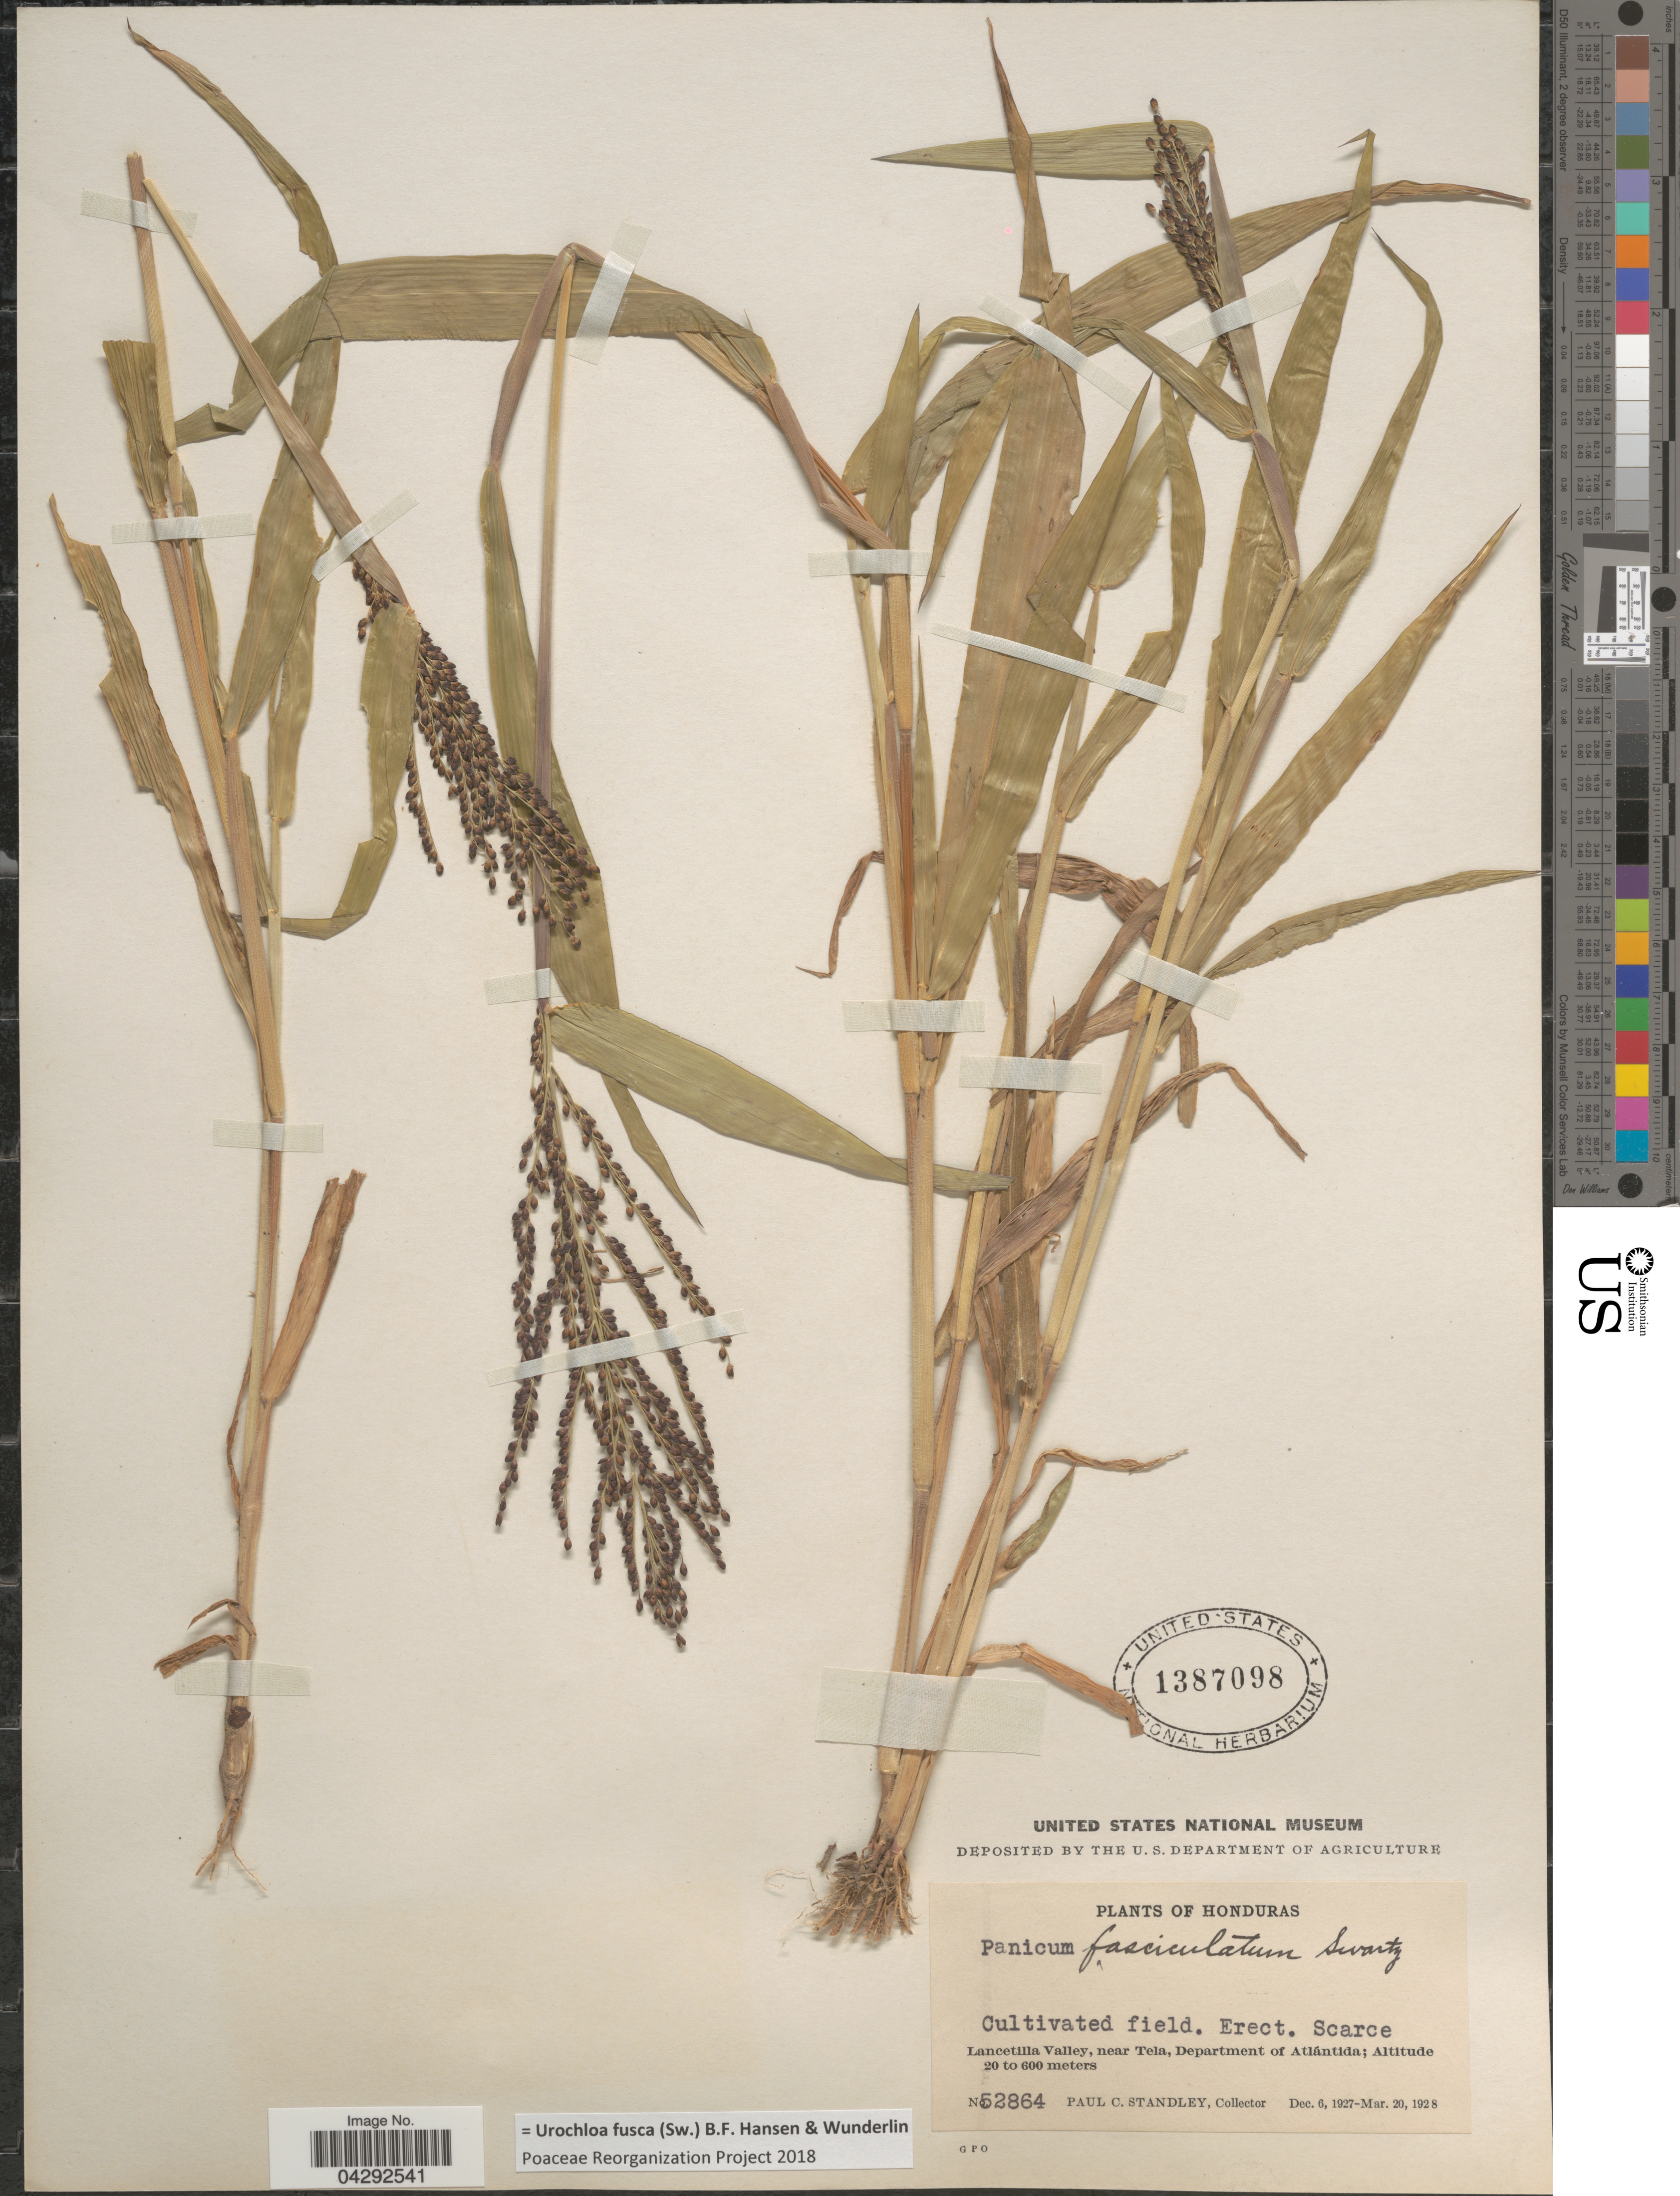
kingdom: Plantae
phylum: Tracheophyta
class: Liliopsida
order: Poales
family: Poaceae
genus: Urochloa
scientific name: Urochloa fusca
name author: (Sw.) B.F. Hansen & Wunderlin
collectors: P. C. Standley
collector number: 52864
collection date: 1927-12-06/1928-03-20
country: Honduras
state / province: Atlantida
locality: Cultivated field. Lancetilla Valley, near Tela, Department of Atlántida.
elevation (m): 20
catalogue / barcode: US 1387098